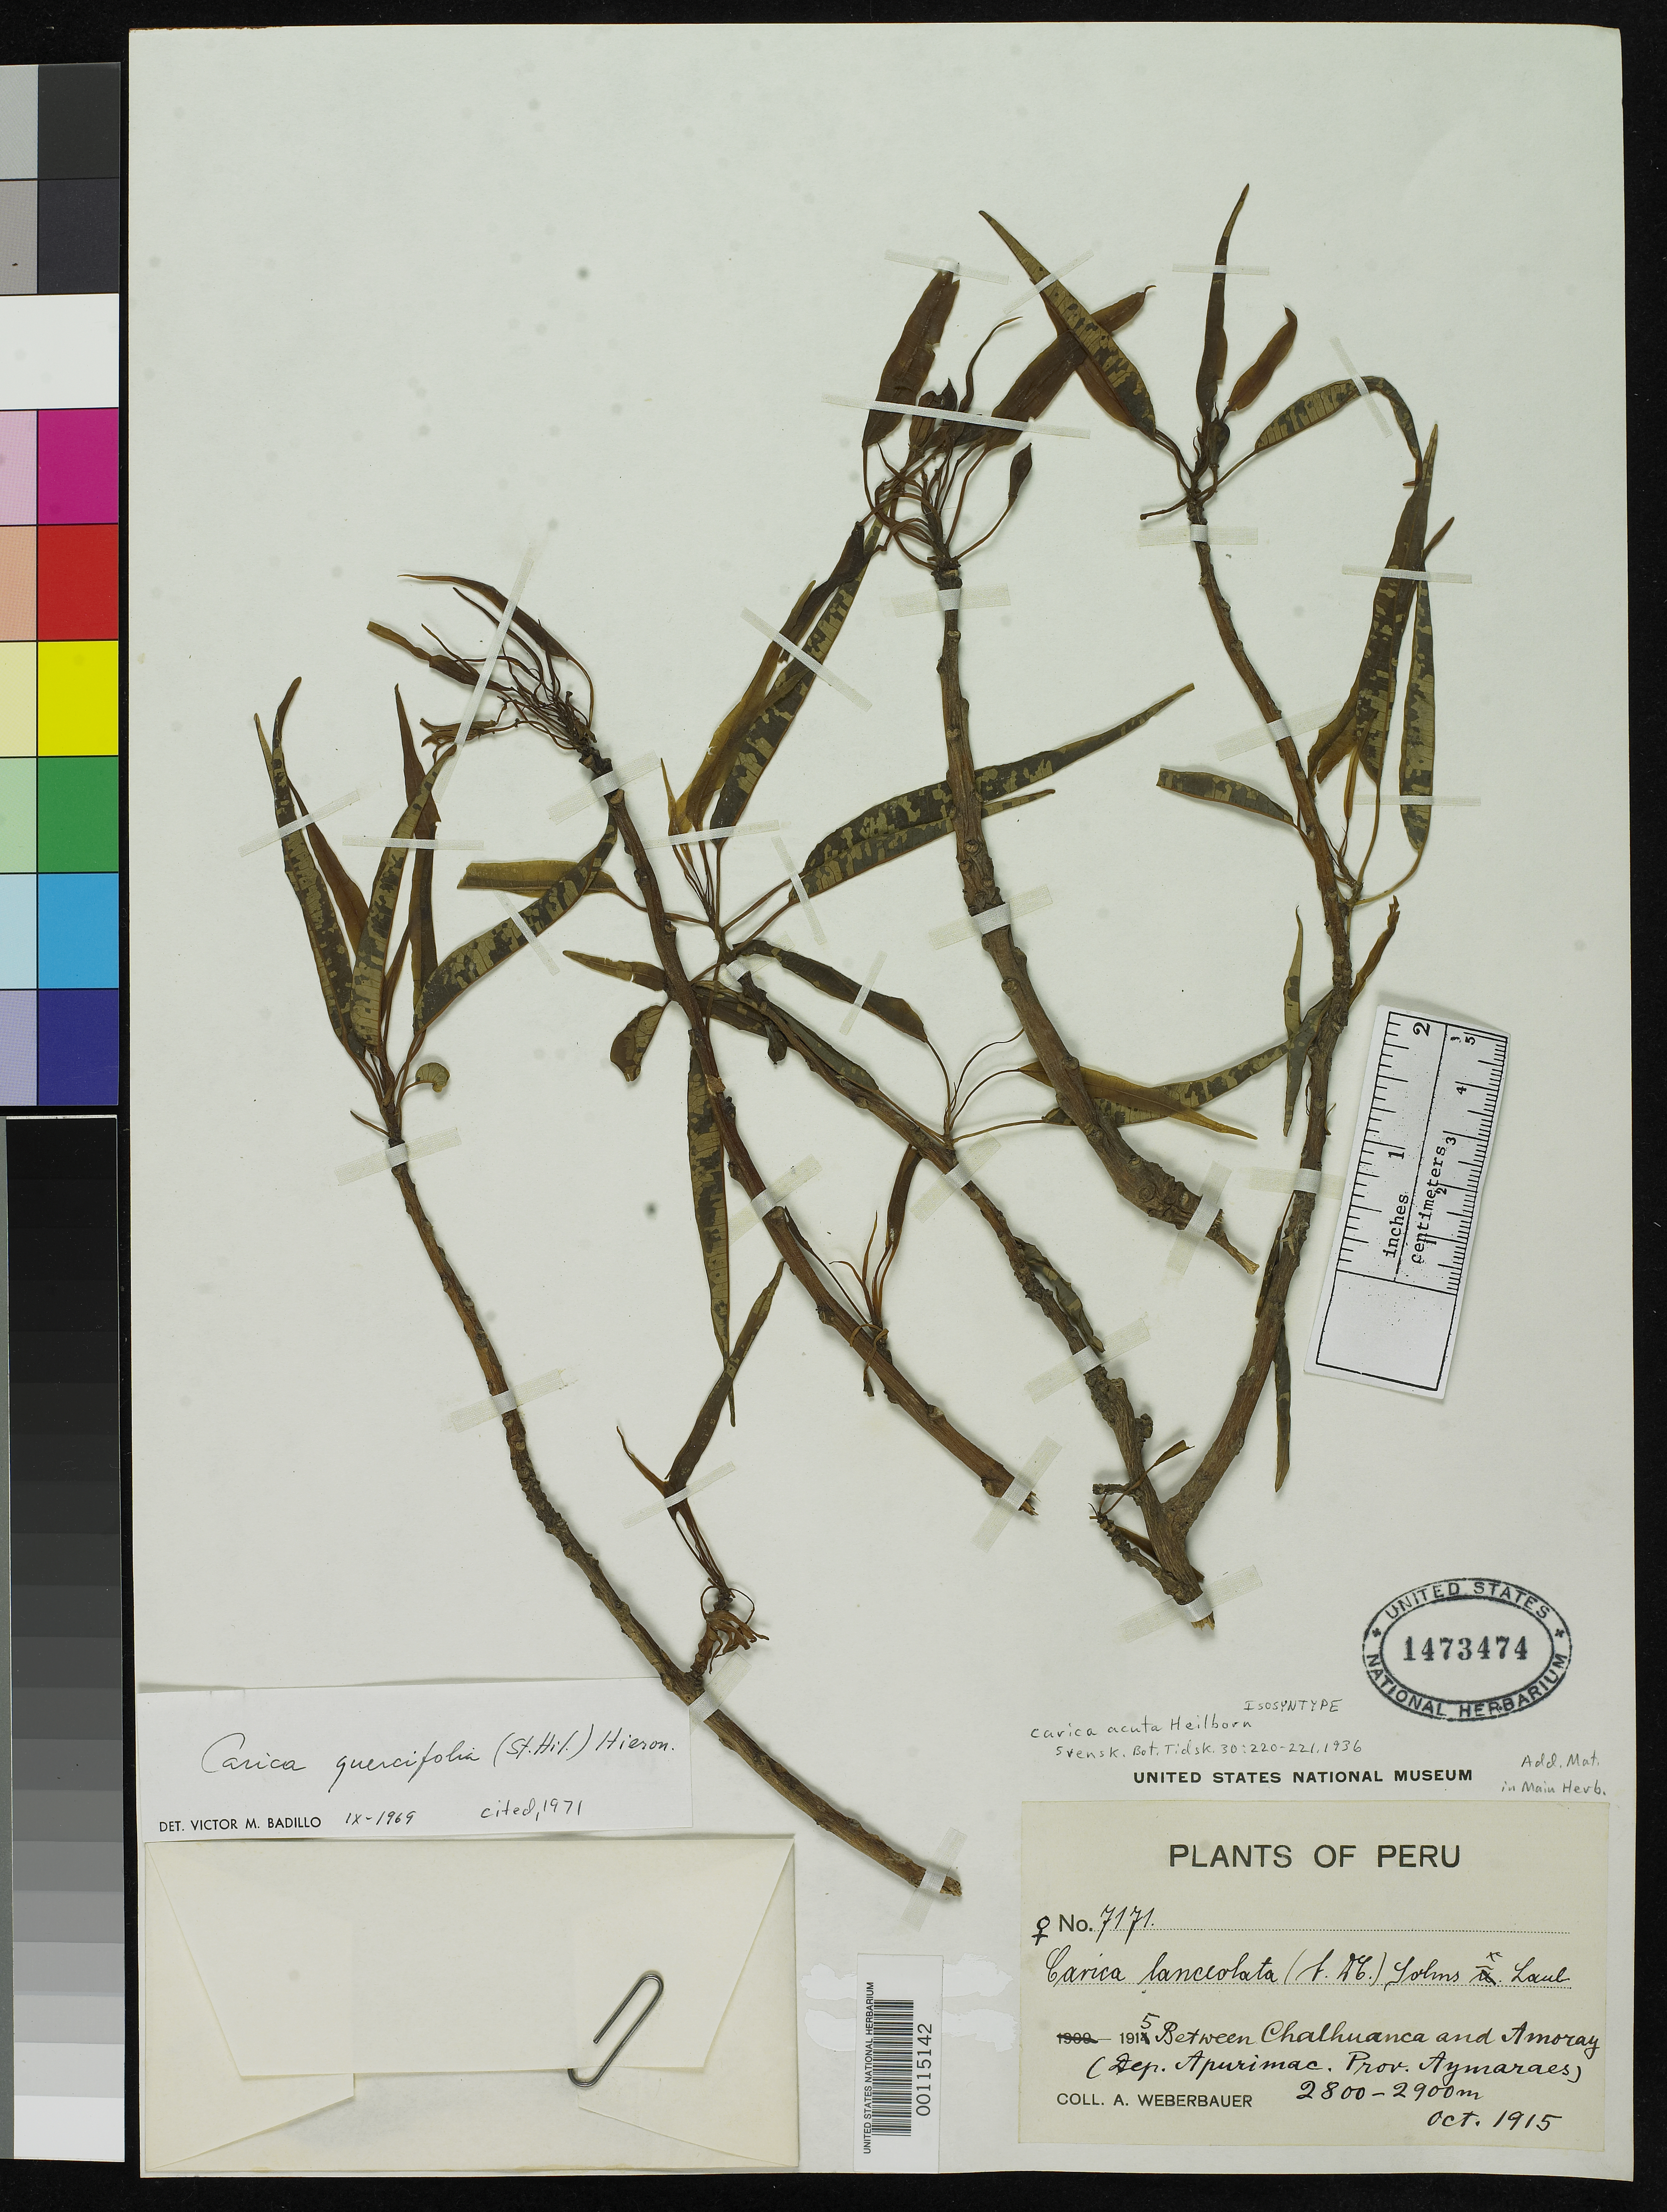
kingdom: Plantae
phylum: Tracheophyta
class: Magnoliopsida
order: Brassicales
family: Caricaceae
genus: Carica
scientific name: Carica acuta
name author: Heilborn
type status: Type Collection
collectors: A. Weberbauer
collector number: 7171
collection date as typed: Oct 1915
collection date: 1915-10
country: Peru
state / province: Apurímac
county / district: Aymaraes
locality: between Chalhuanca and Amoray, Hacienda Cuycuhua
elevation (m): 2800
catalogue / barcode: US 1473474